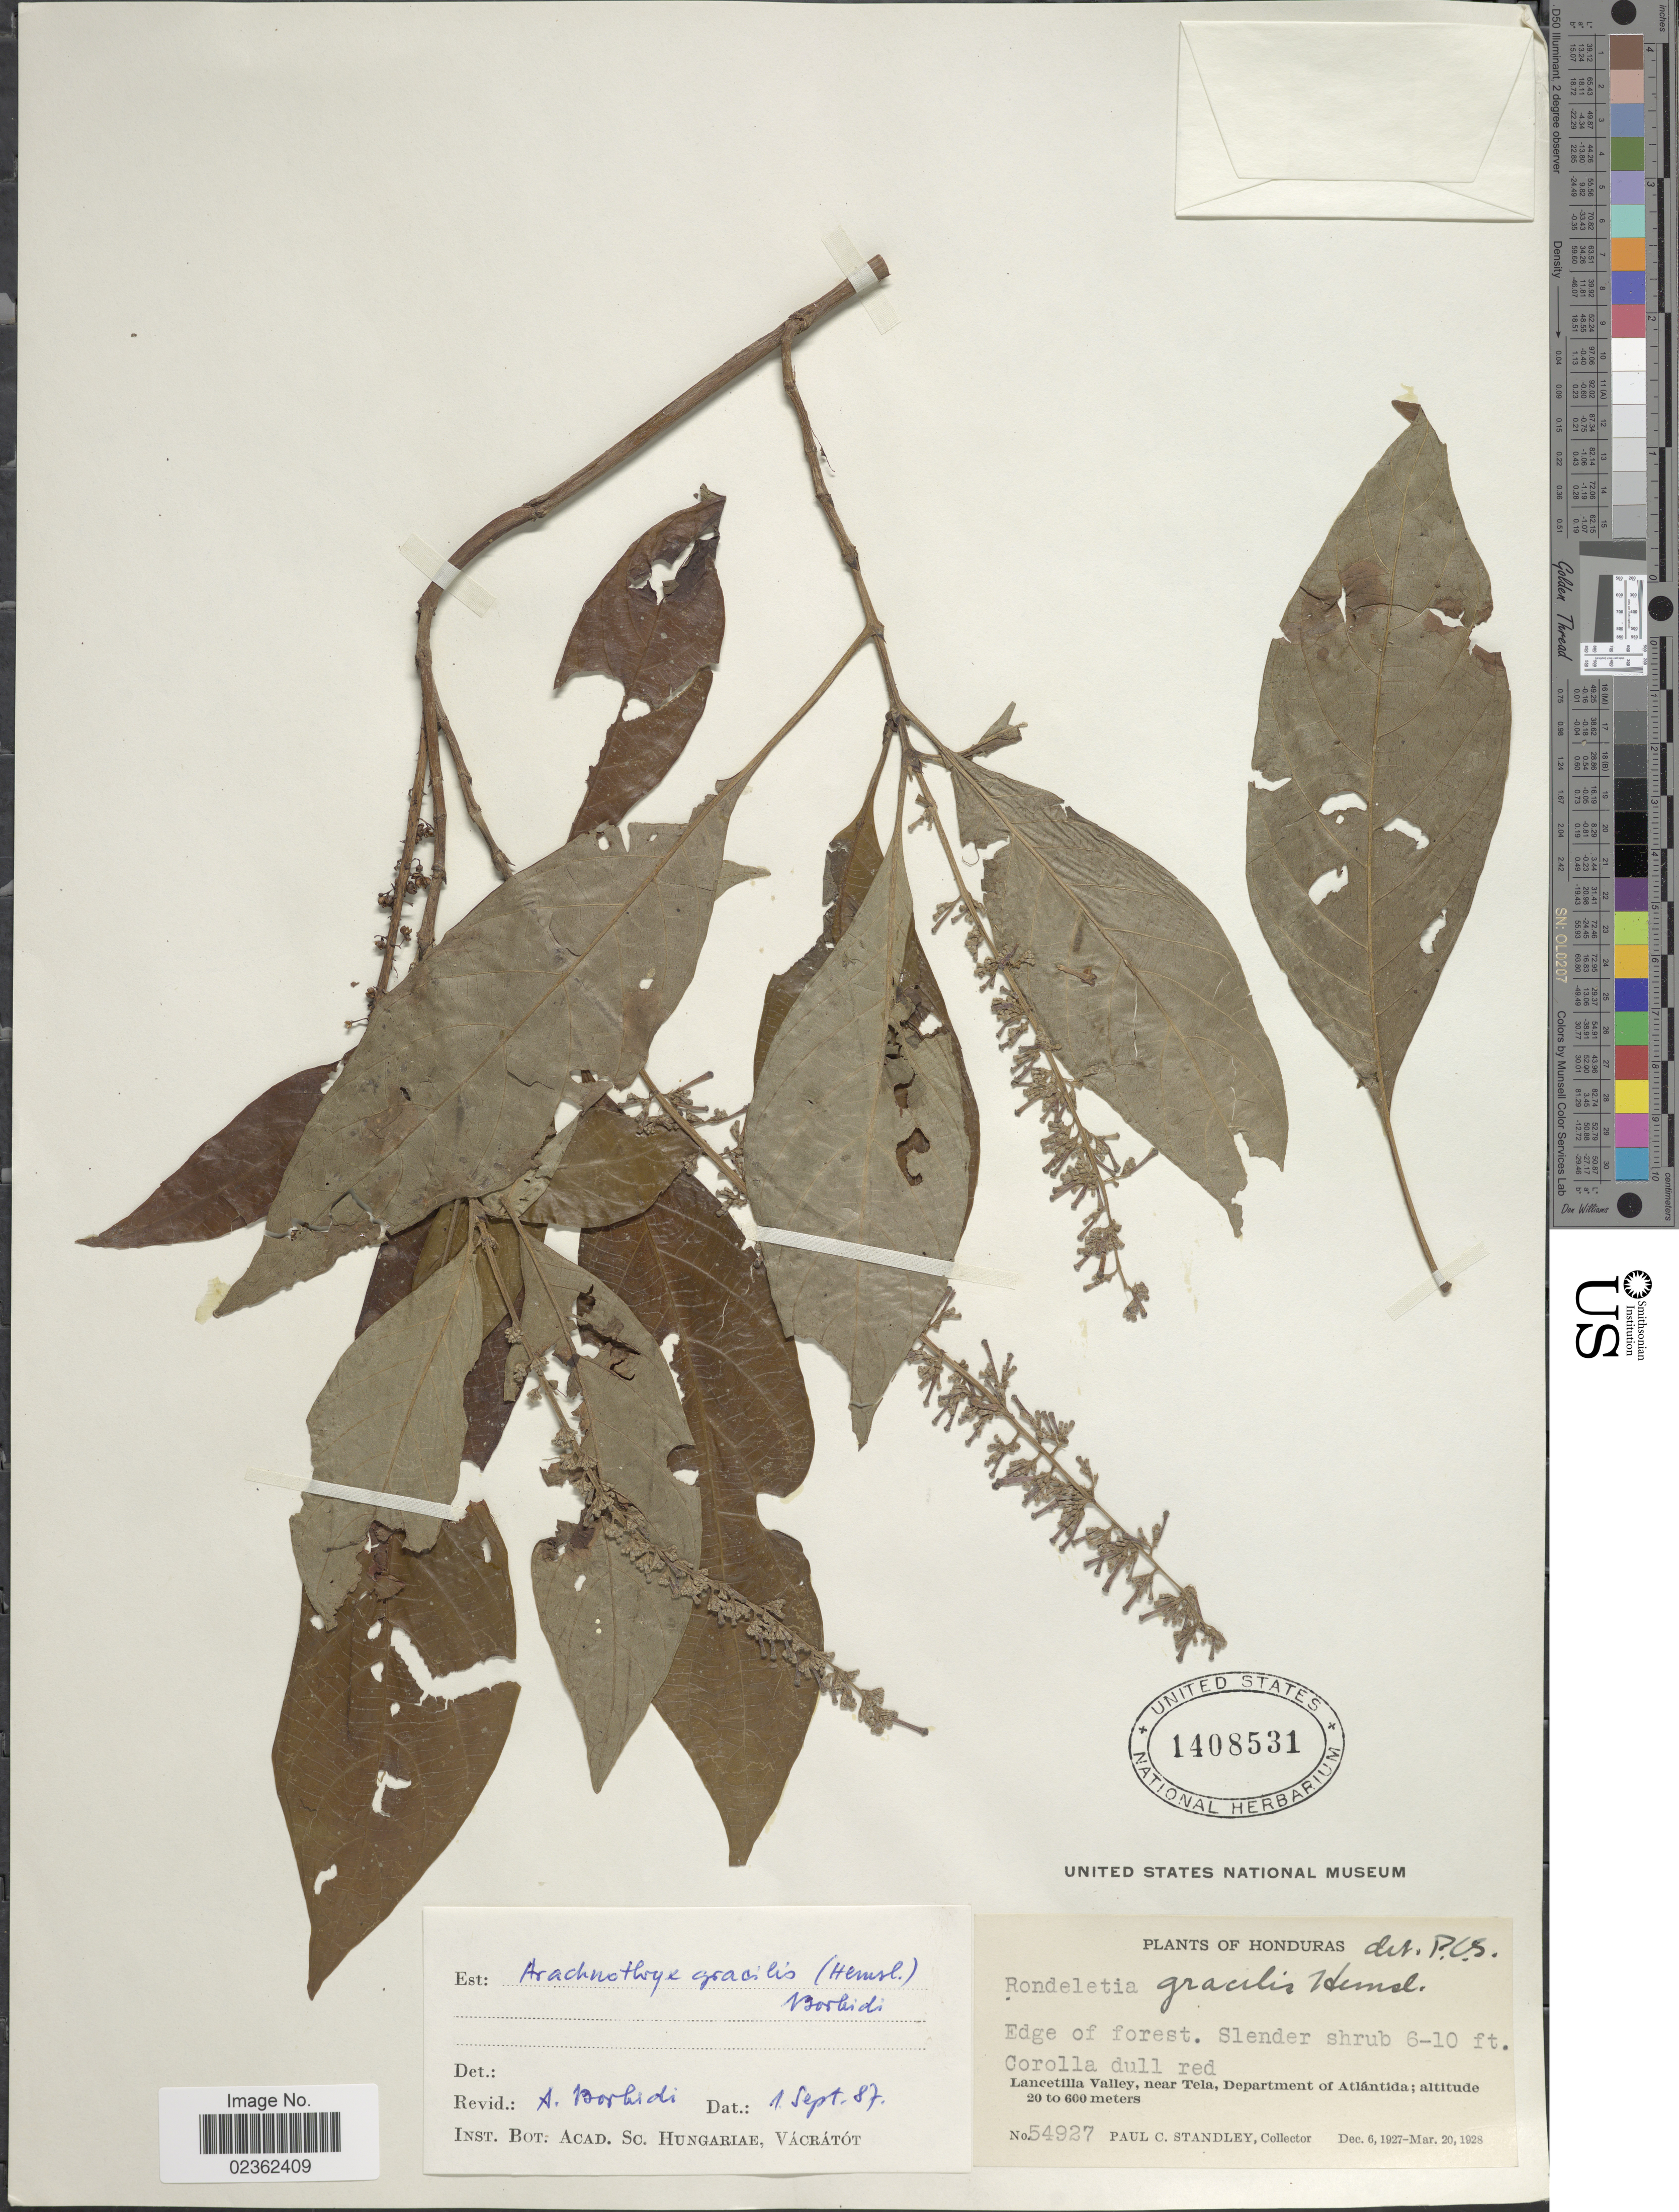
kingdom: Plantae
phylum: Tracheophyta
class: Magnoliopsida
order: Gentianales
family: Rubiaceae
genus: Arachnothryx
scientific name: Arachnothryx gracilis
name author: (Hemsl.) Borhidi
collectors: P. C. Standley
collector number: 54927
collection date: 1927-12-06/1928-03-20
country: Honduras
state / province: Atlántida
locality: Edge of forest, Lancetilla Valley, near Tela.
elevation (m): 20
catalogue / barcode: US 1408531